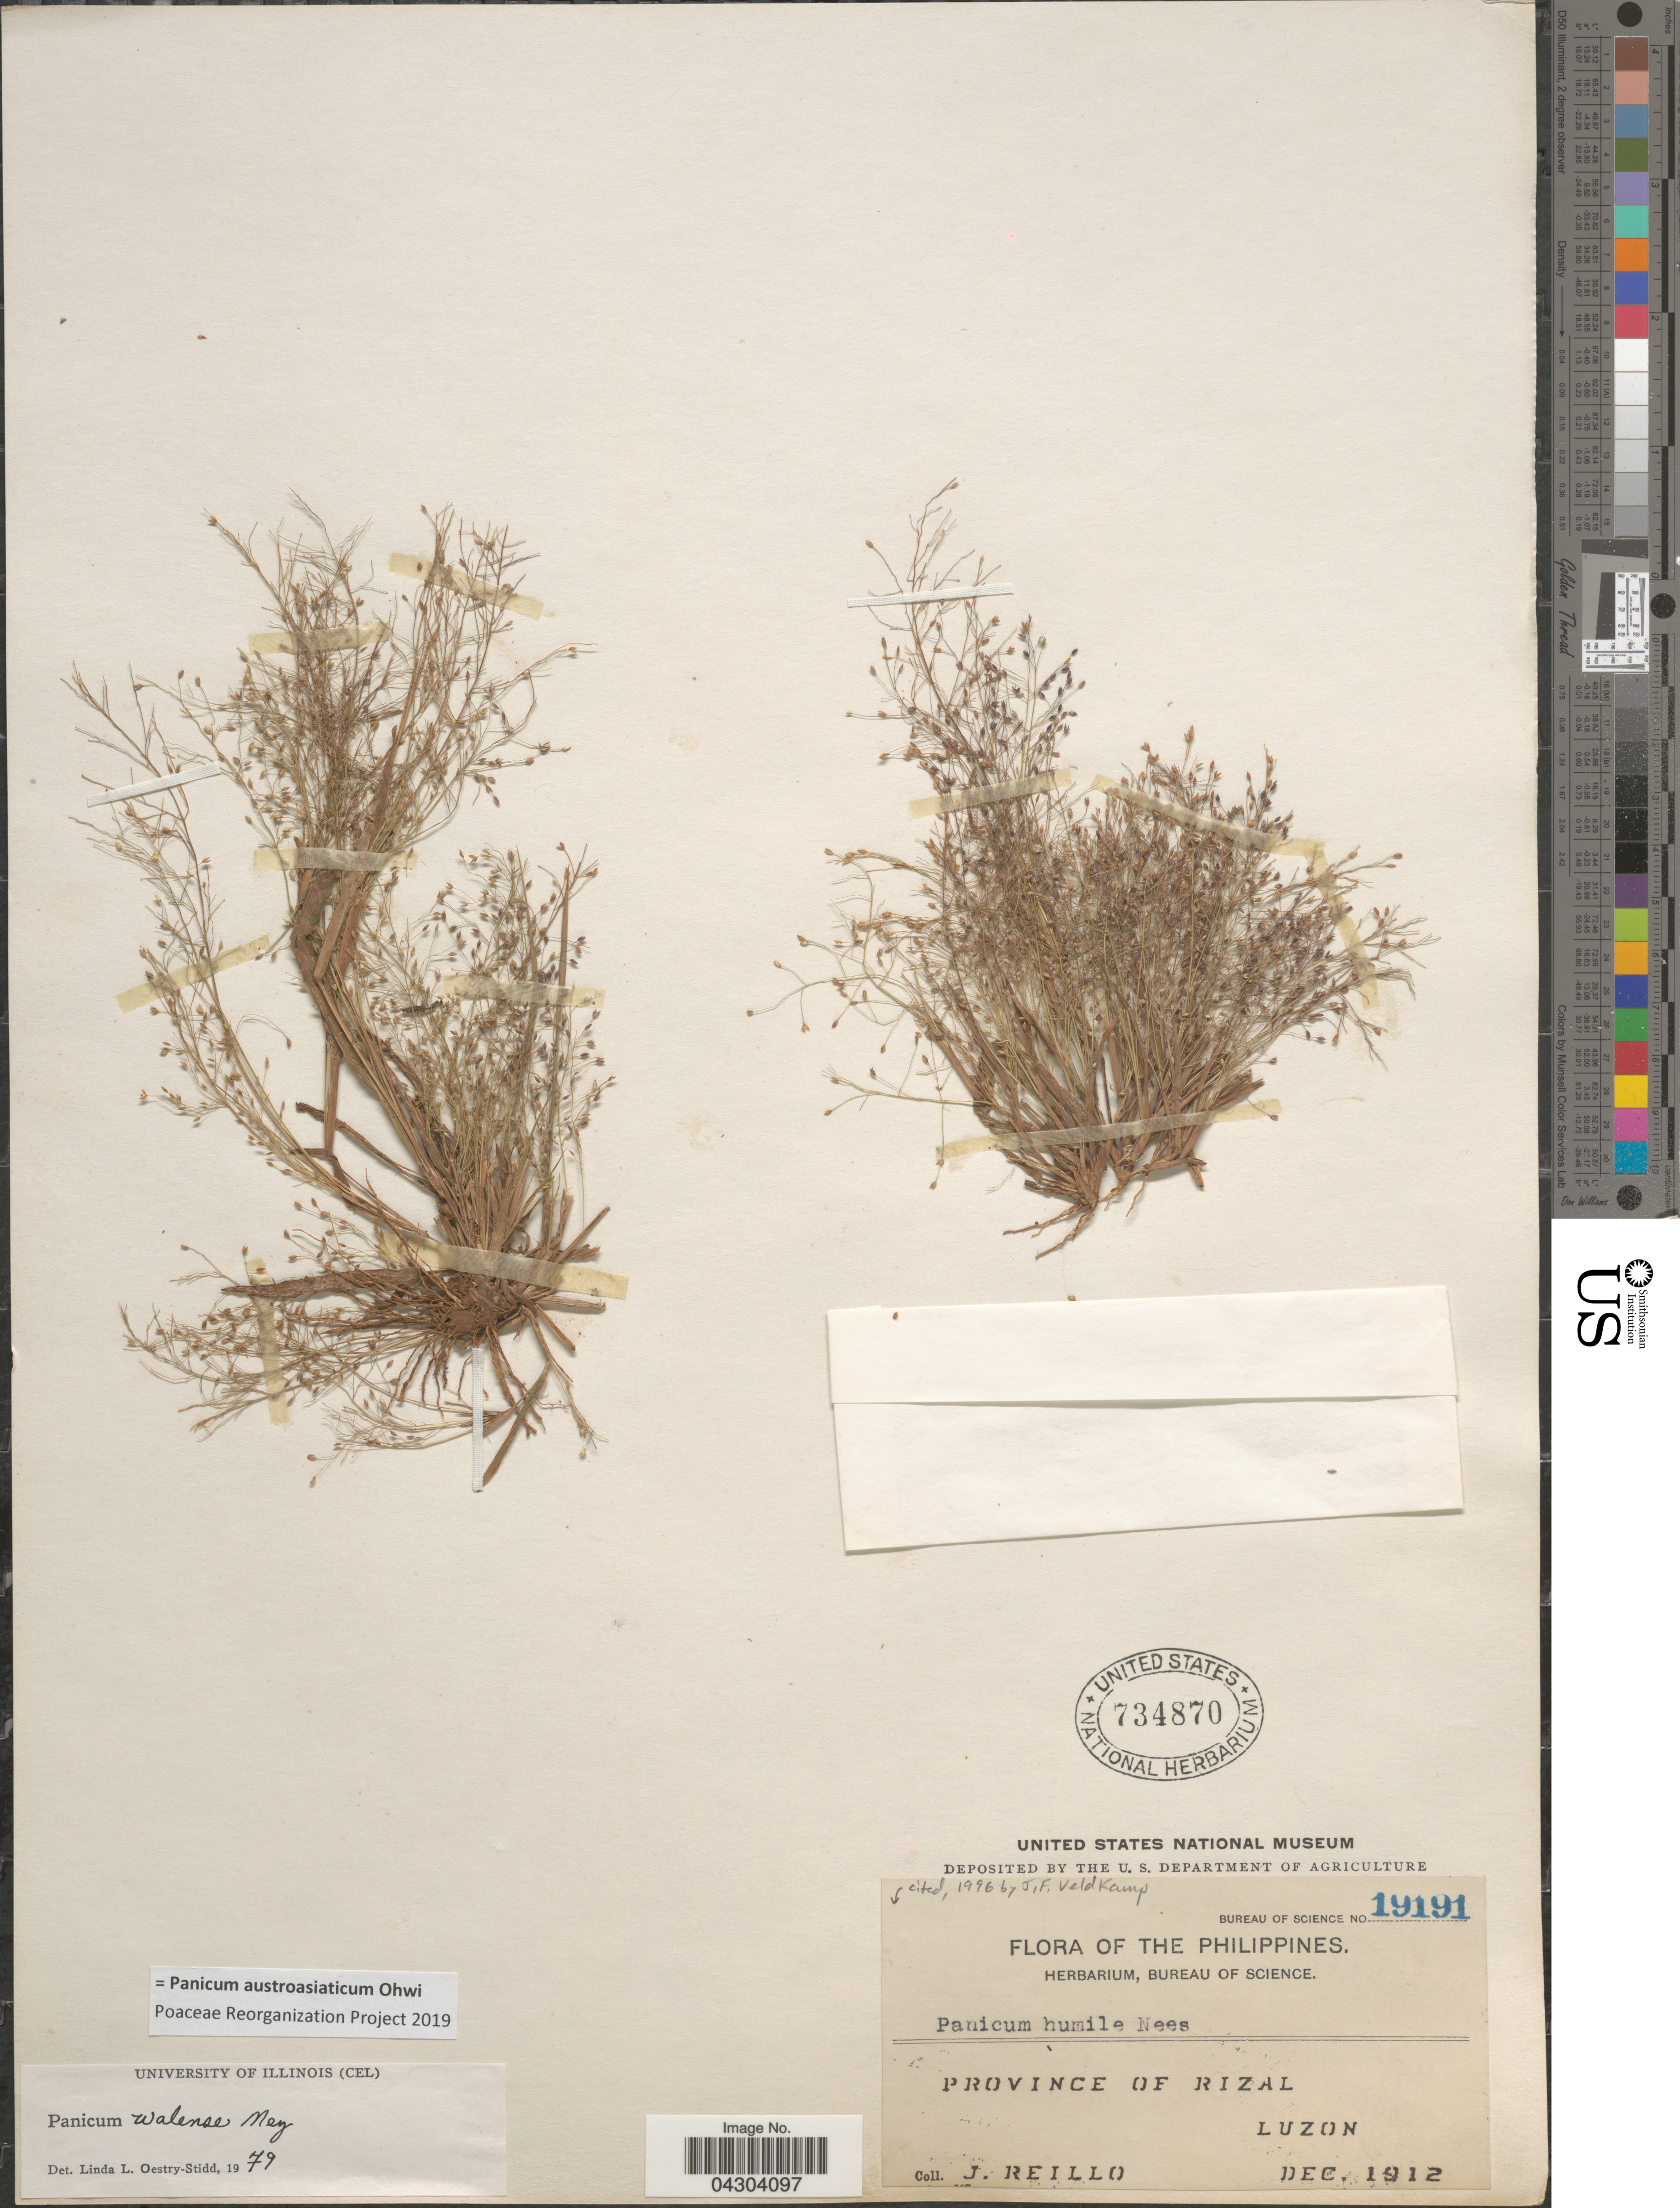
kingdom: Plantae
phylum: Tracheophyta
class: Liliopsida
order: Poales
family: Poaceae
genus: Panicum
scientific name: Panicum austroasiaticum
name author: Ohwi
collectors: J. Reillo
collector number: Bureau of Science 19191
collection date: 1912-12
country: Philippines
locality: Province of Rizal. Luzon.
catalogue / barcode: US 734870